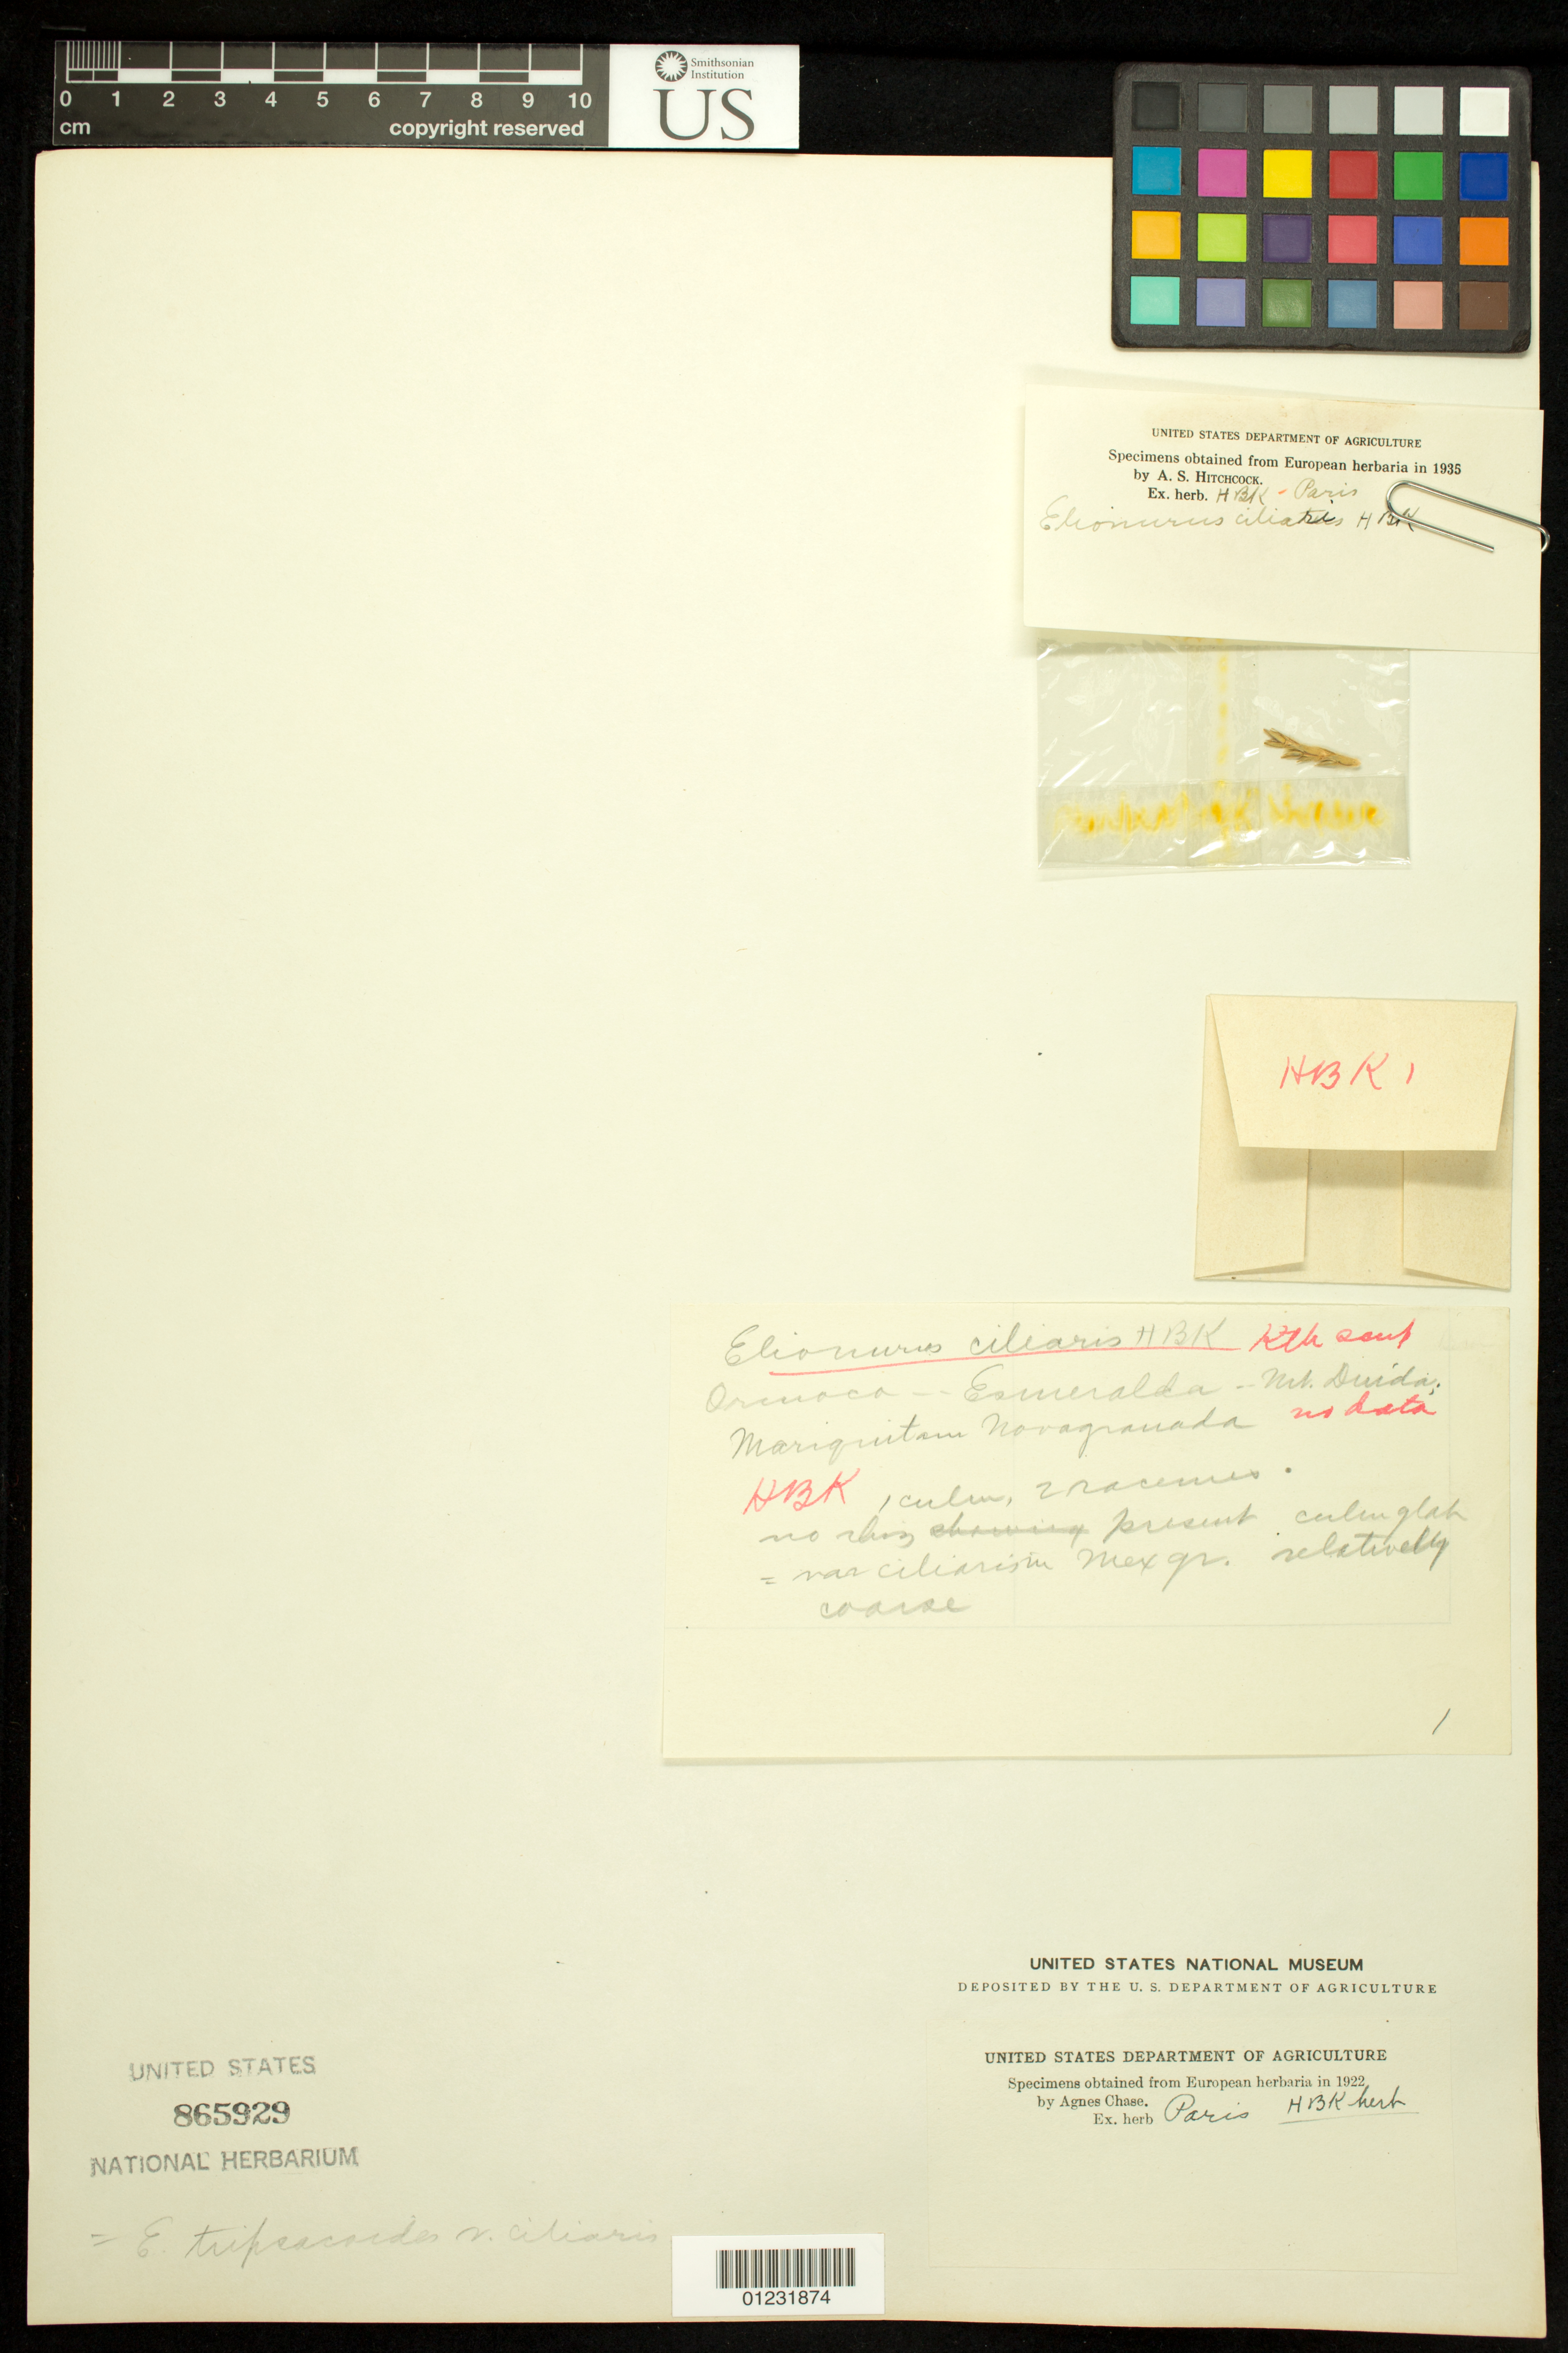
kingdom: Plantae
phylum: Tracheophyta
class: Liliopsida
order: Poales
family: Poaceae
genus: Elionurus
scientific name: Elionurus ciliaris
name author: Kunth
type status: Type Collection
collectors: F. W. Humboldt, A. J. A. Bonpland & C. S. Kunth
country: Venezuela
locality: Orinoco, Esmeralda, Mt. Duida.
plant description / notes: Fragmentary material of type specimen ex herb. Paris.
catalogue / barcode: US 865929